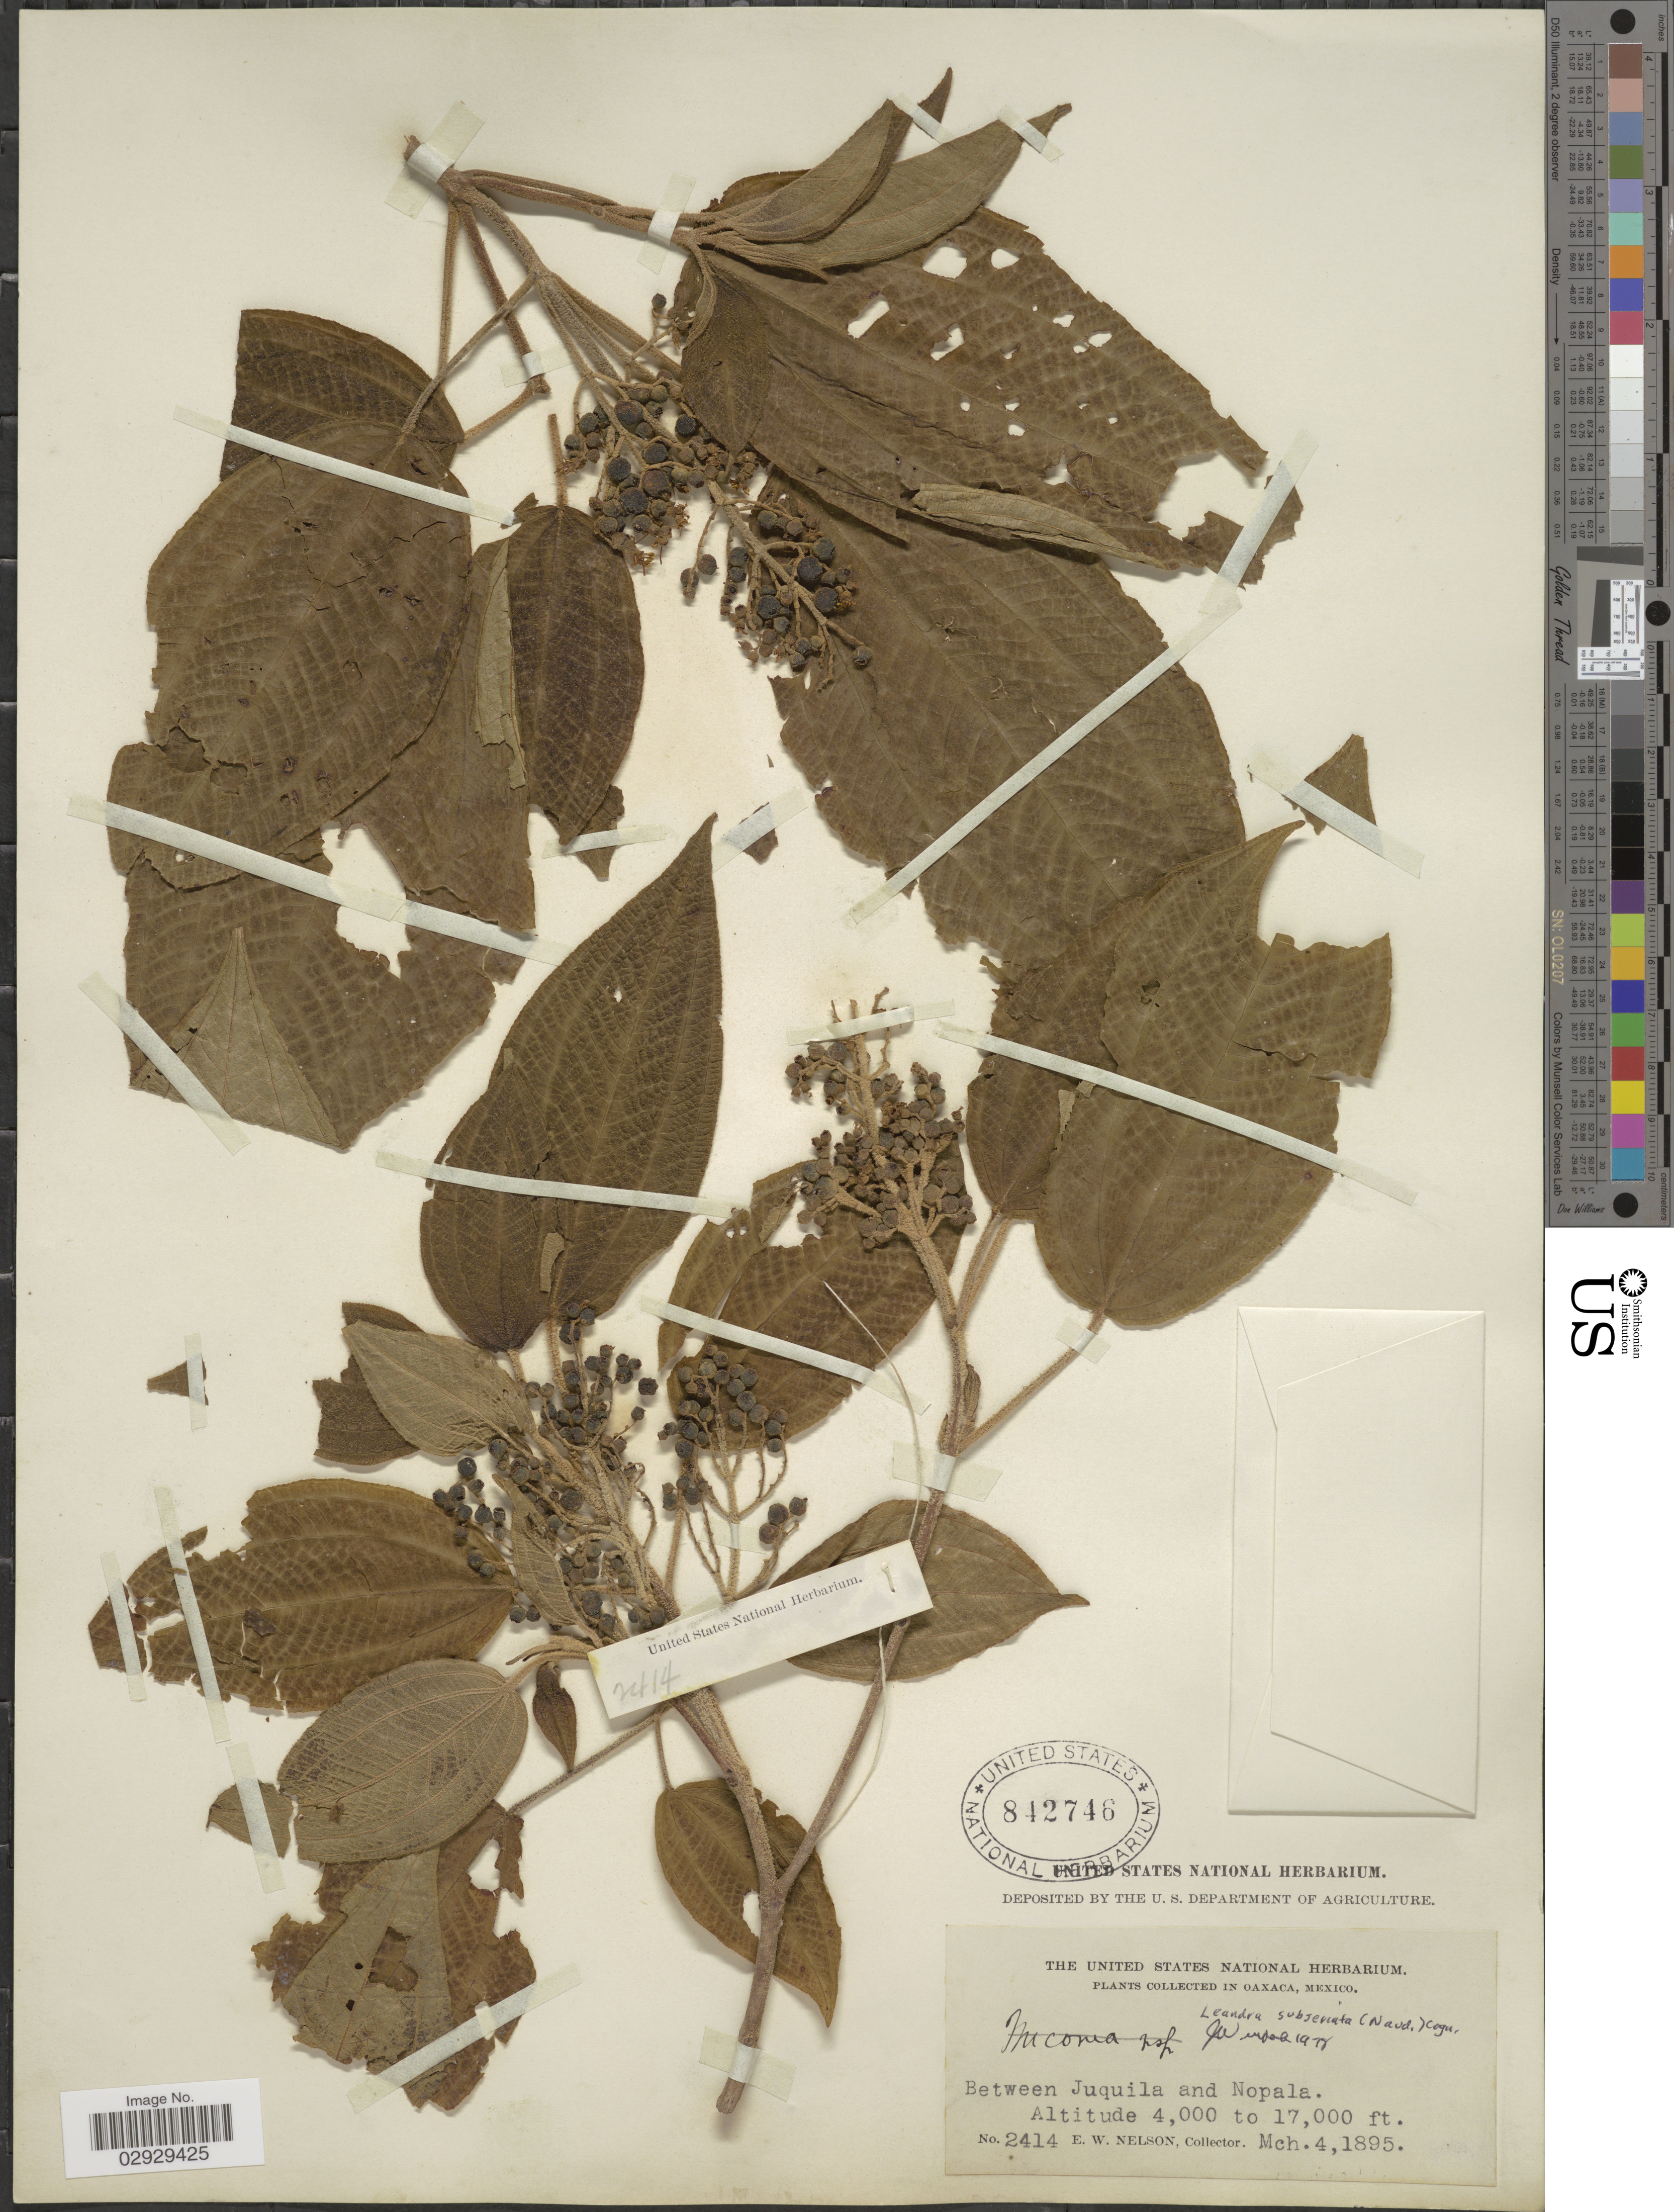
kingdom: Plantae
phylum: Tracheophyta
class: Magnoliopsida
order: Myrtales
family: Melastomataceae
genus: Leandra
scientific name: Leandra subseriata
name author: (Naudin) Cogn.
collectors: E. W. Nelson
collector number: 2414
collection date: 1895-03-04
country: Mexico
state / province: Oaxaca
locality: Between Juquila and Nopala.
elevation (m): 1219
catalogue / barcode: US 842746